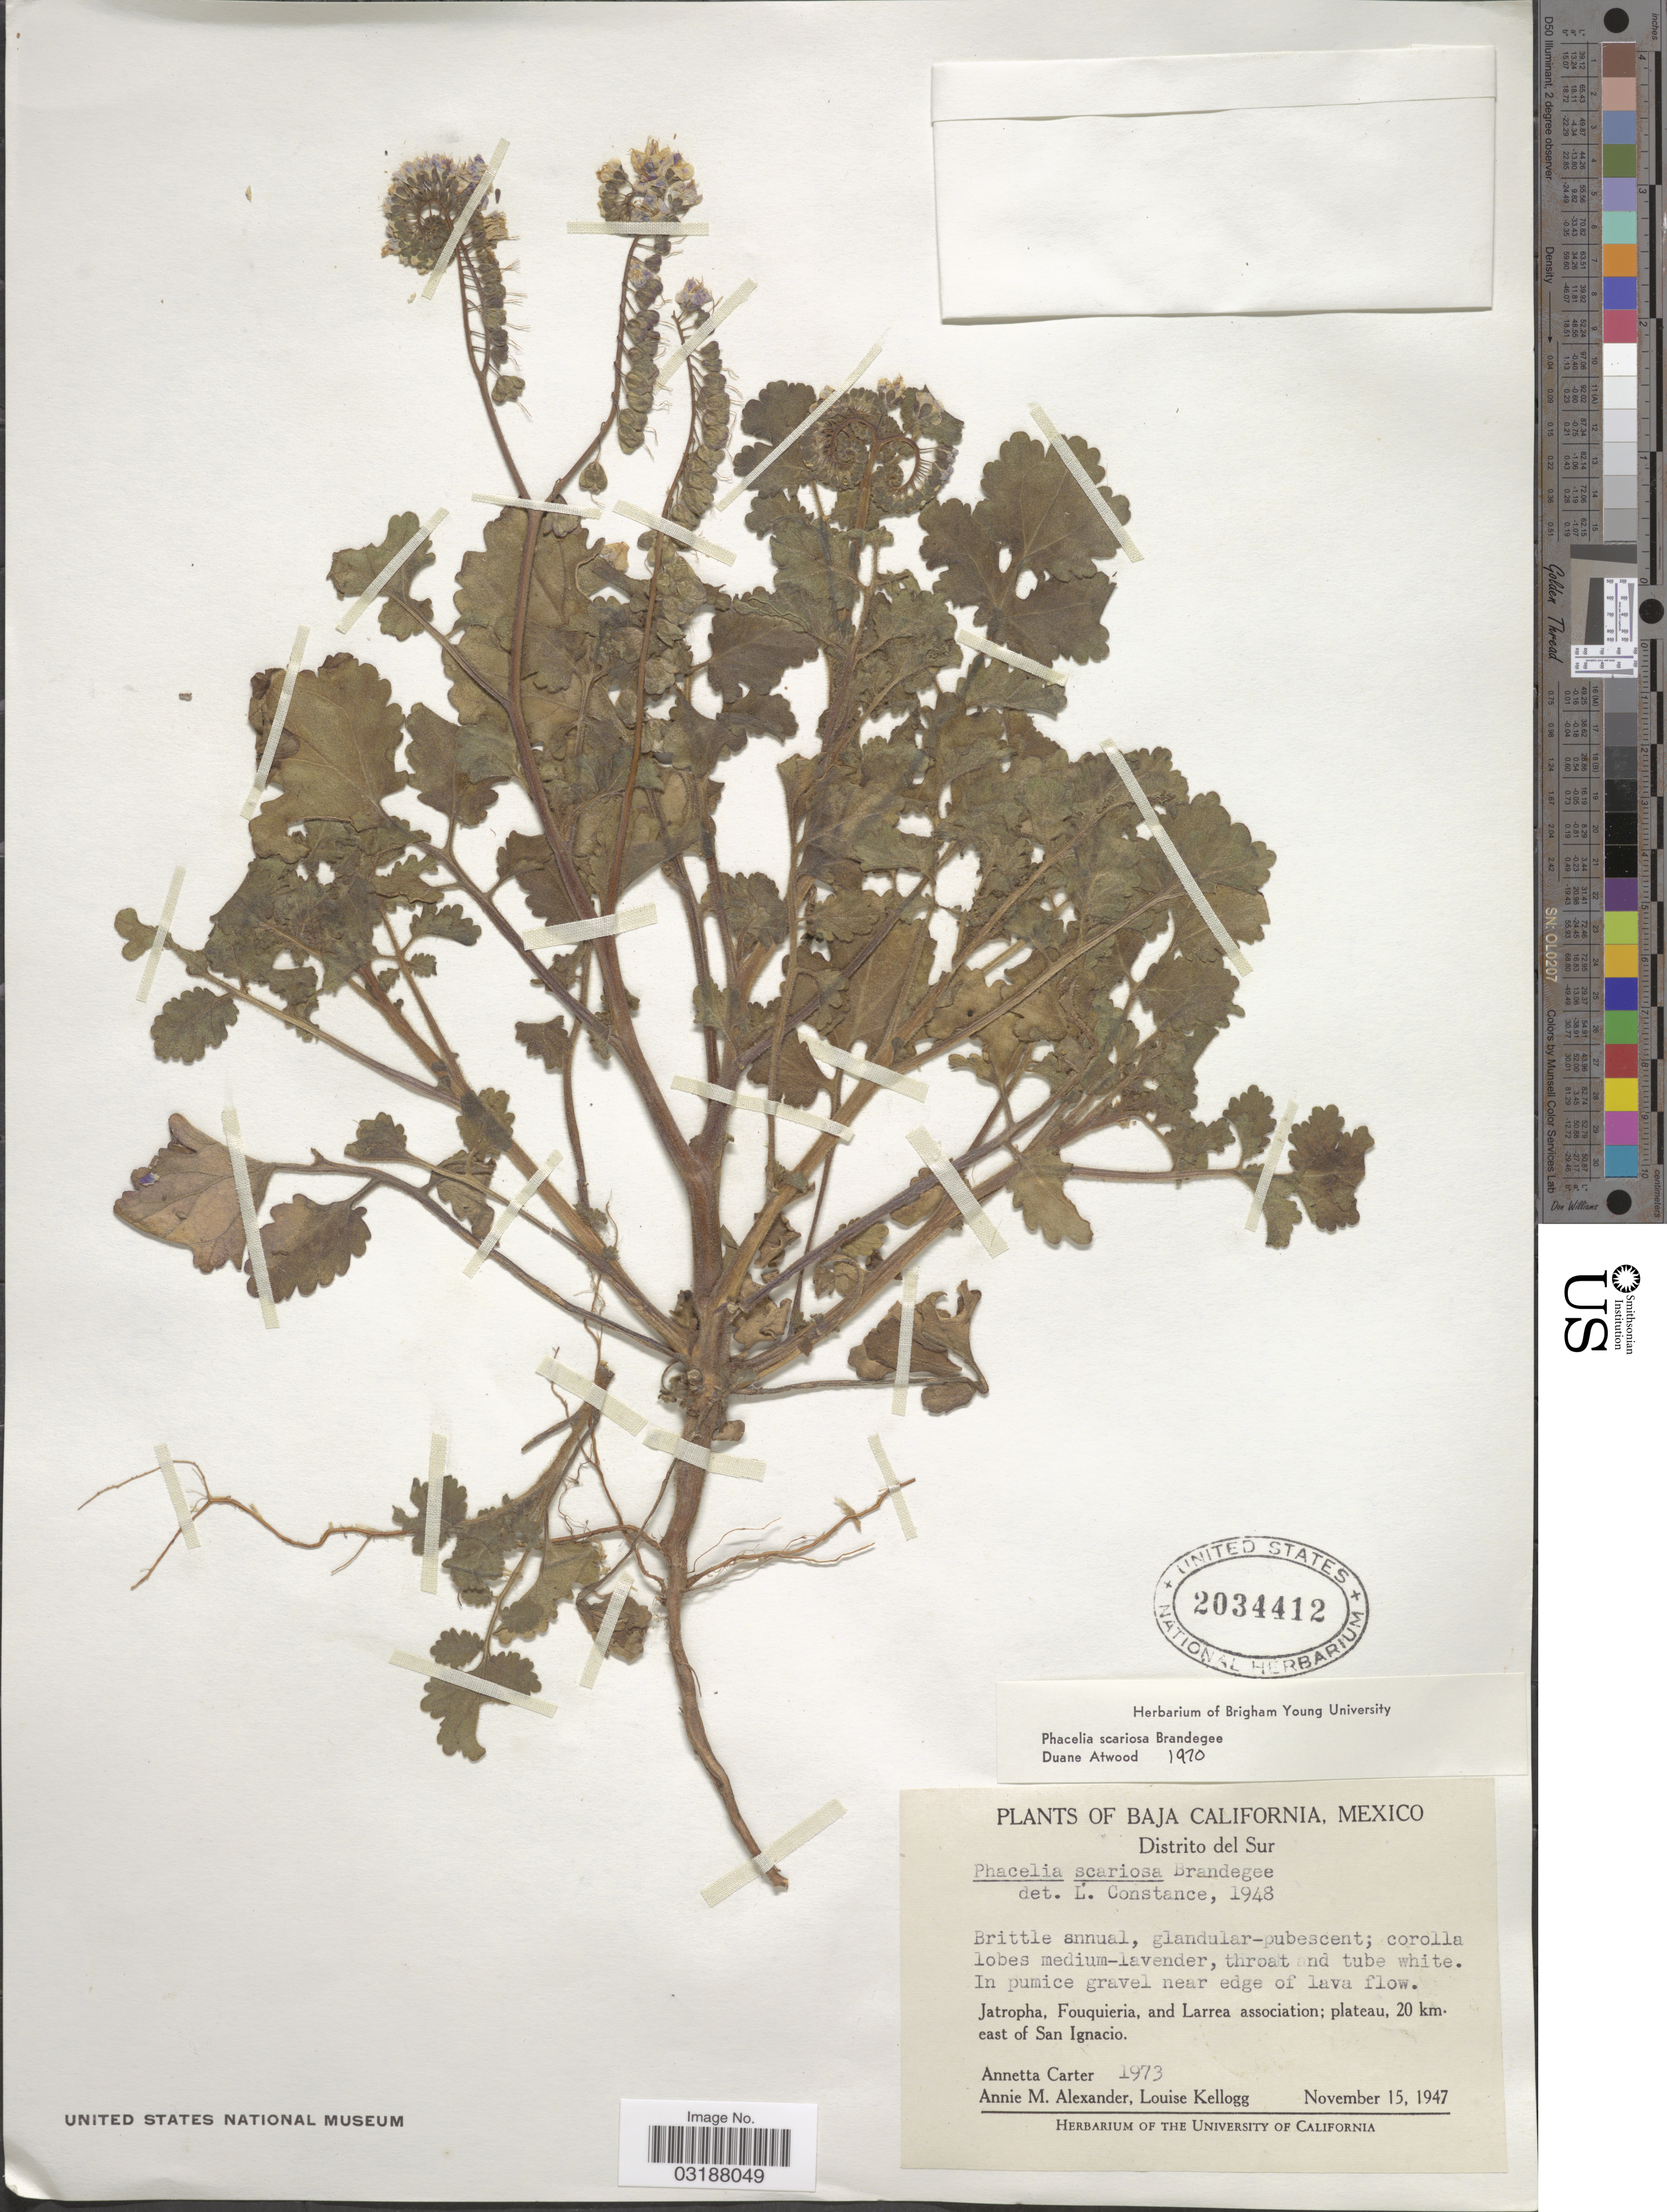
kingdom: Plantae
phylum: Tracheophyta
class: Magnoliopsida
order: Boraginales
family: Hydrophyllaceae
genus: Phacelia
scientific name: Phacelia scariosa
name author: Brandegee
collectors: A. Carter, A. M. Alexander & L. Kellogg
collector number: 1973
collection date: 1947-11-15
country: Mexico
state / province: Baja California Sur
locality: Distrito del Sur, plateau, 20 km east of San Ignacio.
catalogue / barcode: US 2034412